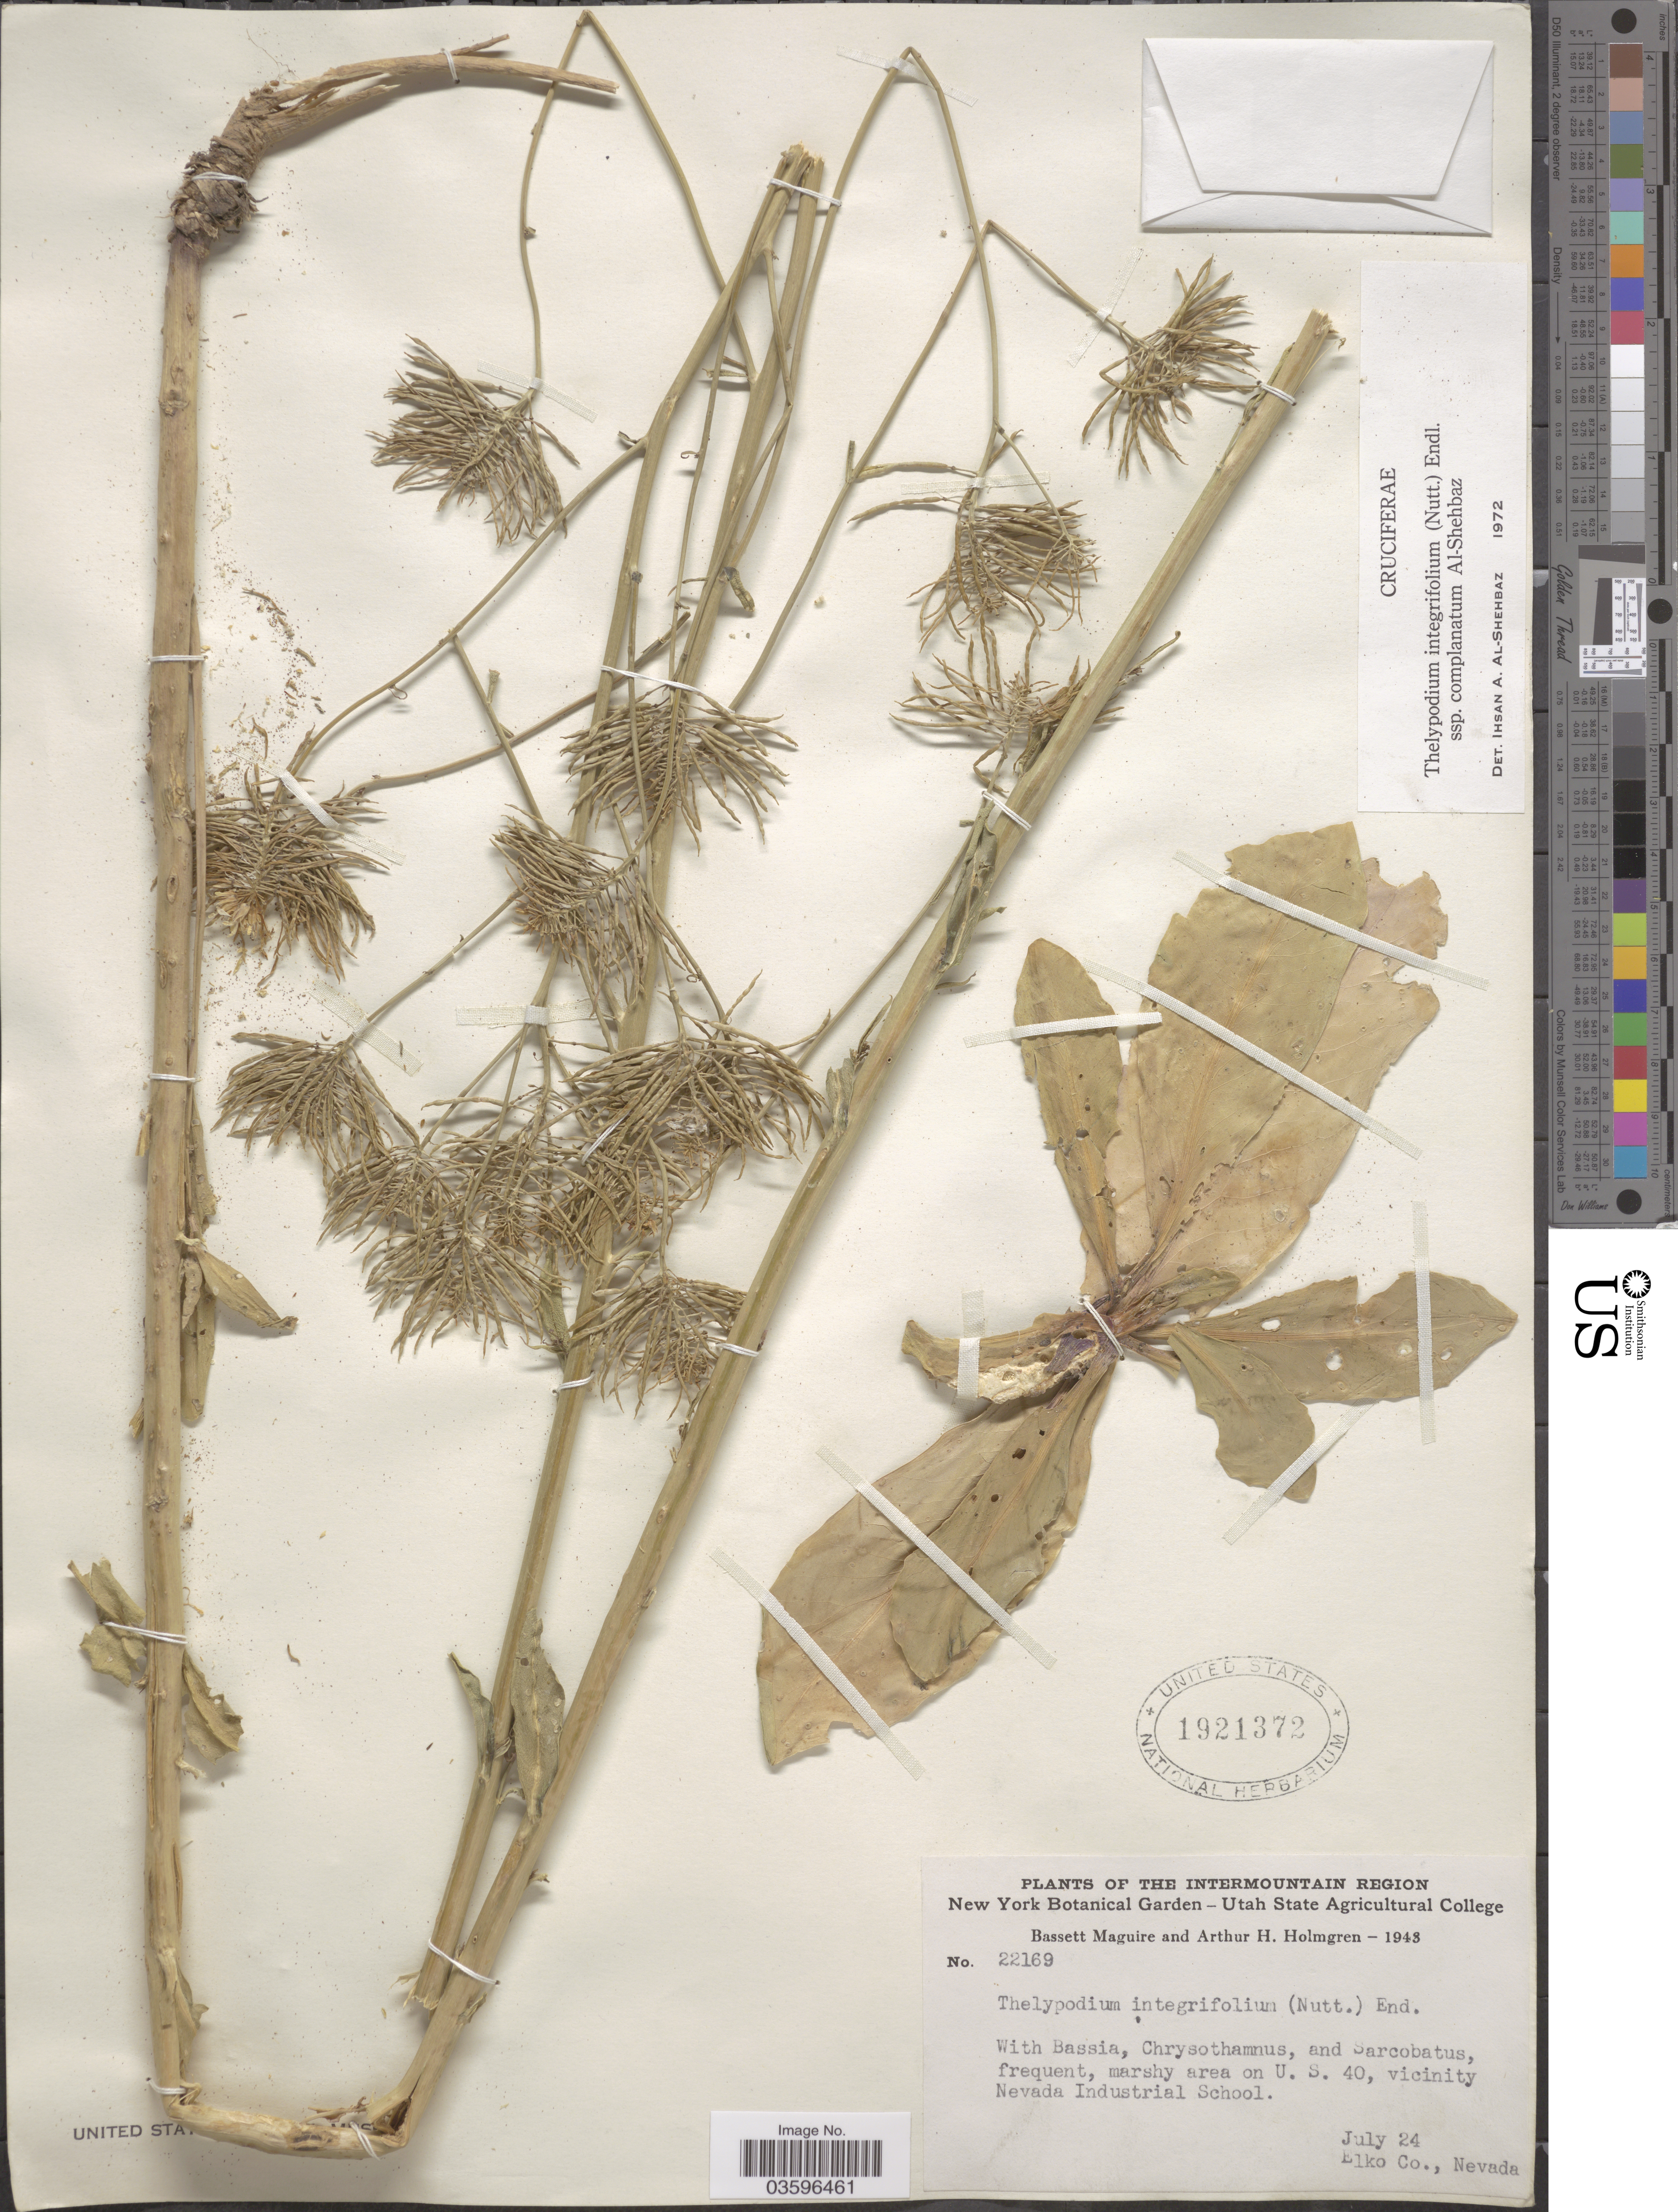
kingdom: Plantae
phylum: Tracheophyta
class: Magnoliopsida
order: Brassicales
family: Brassicaceae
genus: Thelypodium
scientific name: Thelypodium integrifolium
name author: (Nutt.) Endl.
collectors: B. Maguire & A. H. Holmgren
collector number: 22169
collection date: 1943-07-24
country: United States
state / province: Nevada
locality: The Intermountain Region. On U. S. 40, vicinity Nevada Industrial School, Elko Co.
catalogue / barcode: US 1921372